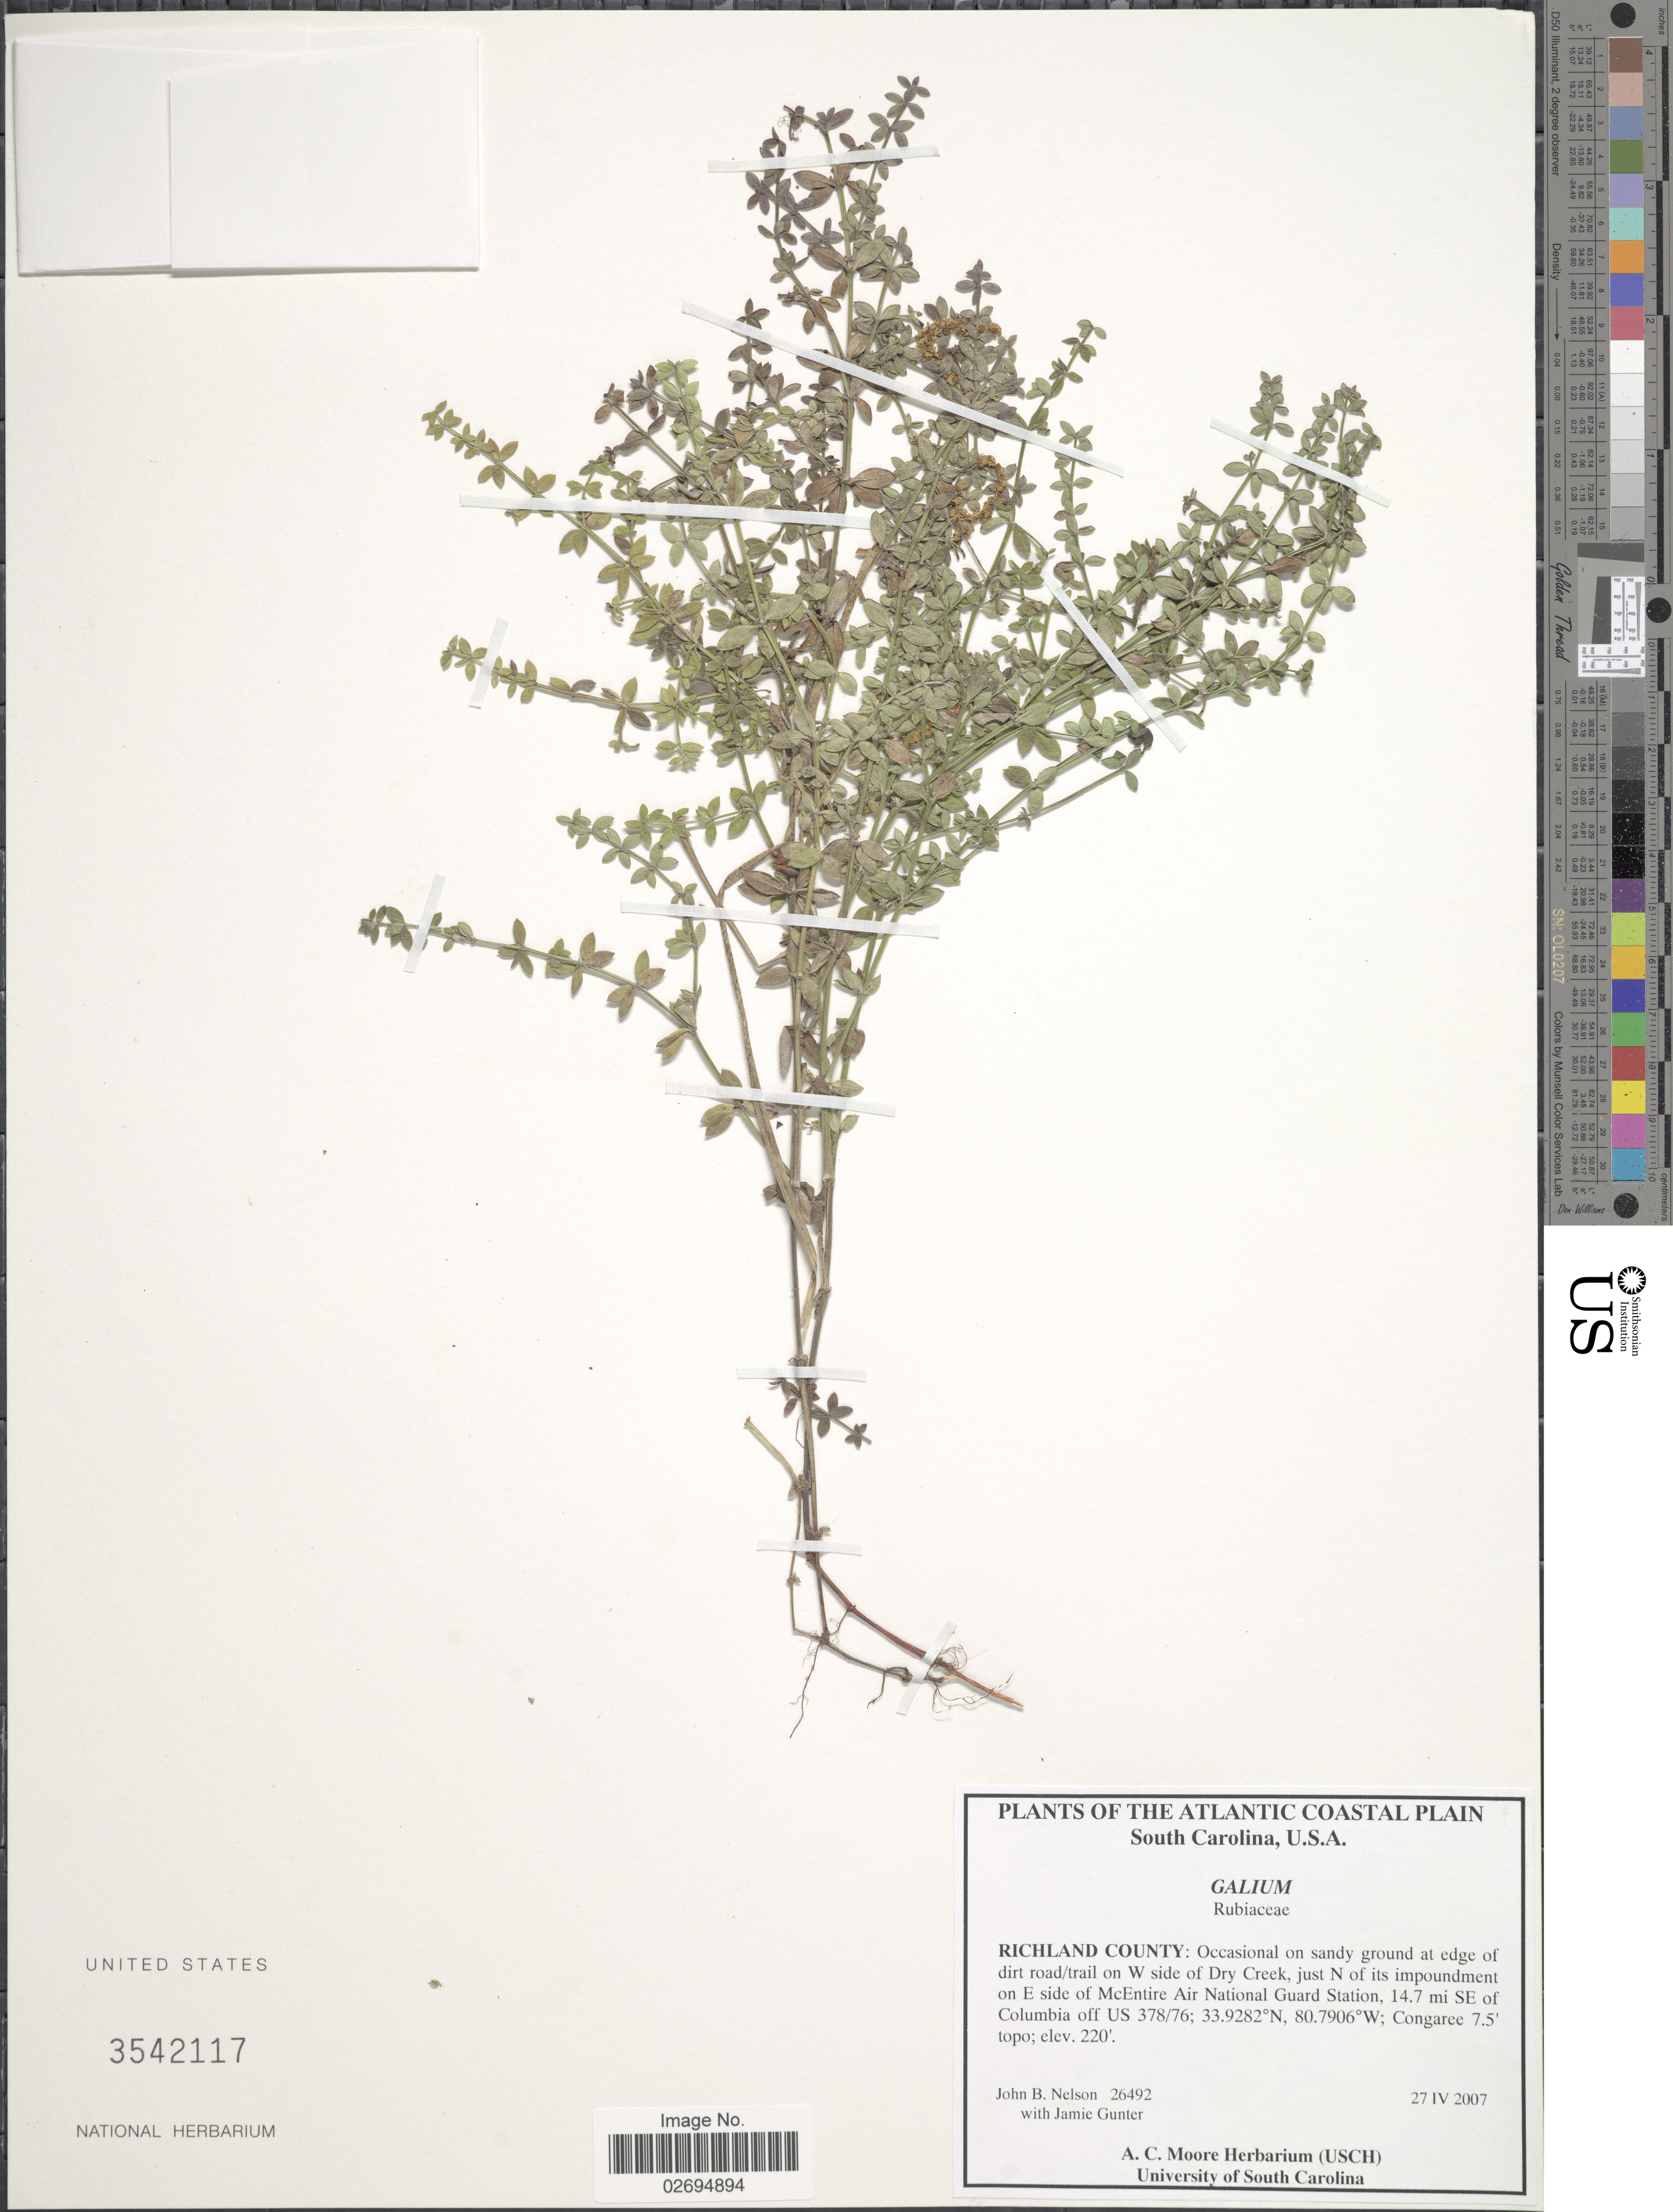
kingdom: Plantae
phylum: Tracheophyta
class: Magnoliopsida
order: Gentianales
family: Rubiaceae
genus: Galium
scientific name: Galium sp.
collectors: J. B. Nelson & J. Gunter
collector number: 26492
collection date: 2007-04-27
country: United States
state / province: South Carolina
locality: The Atlantic Coast Plains, Richland County: Occasional on sandy ground at edge of dirt road/trail on W side of Dry Creek, just N side of its impoundment on E side of McEntire Air National Guard Station, 14.7 mi SE of Colmbia of US 378/76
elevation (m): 67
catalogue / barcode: US 3542117